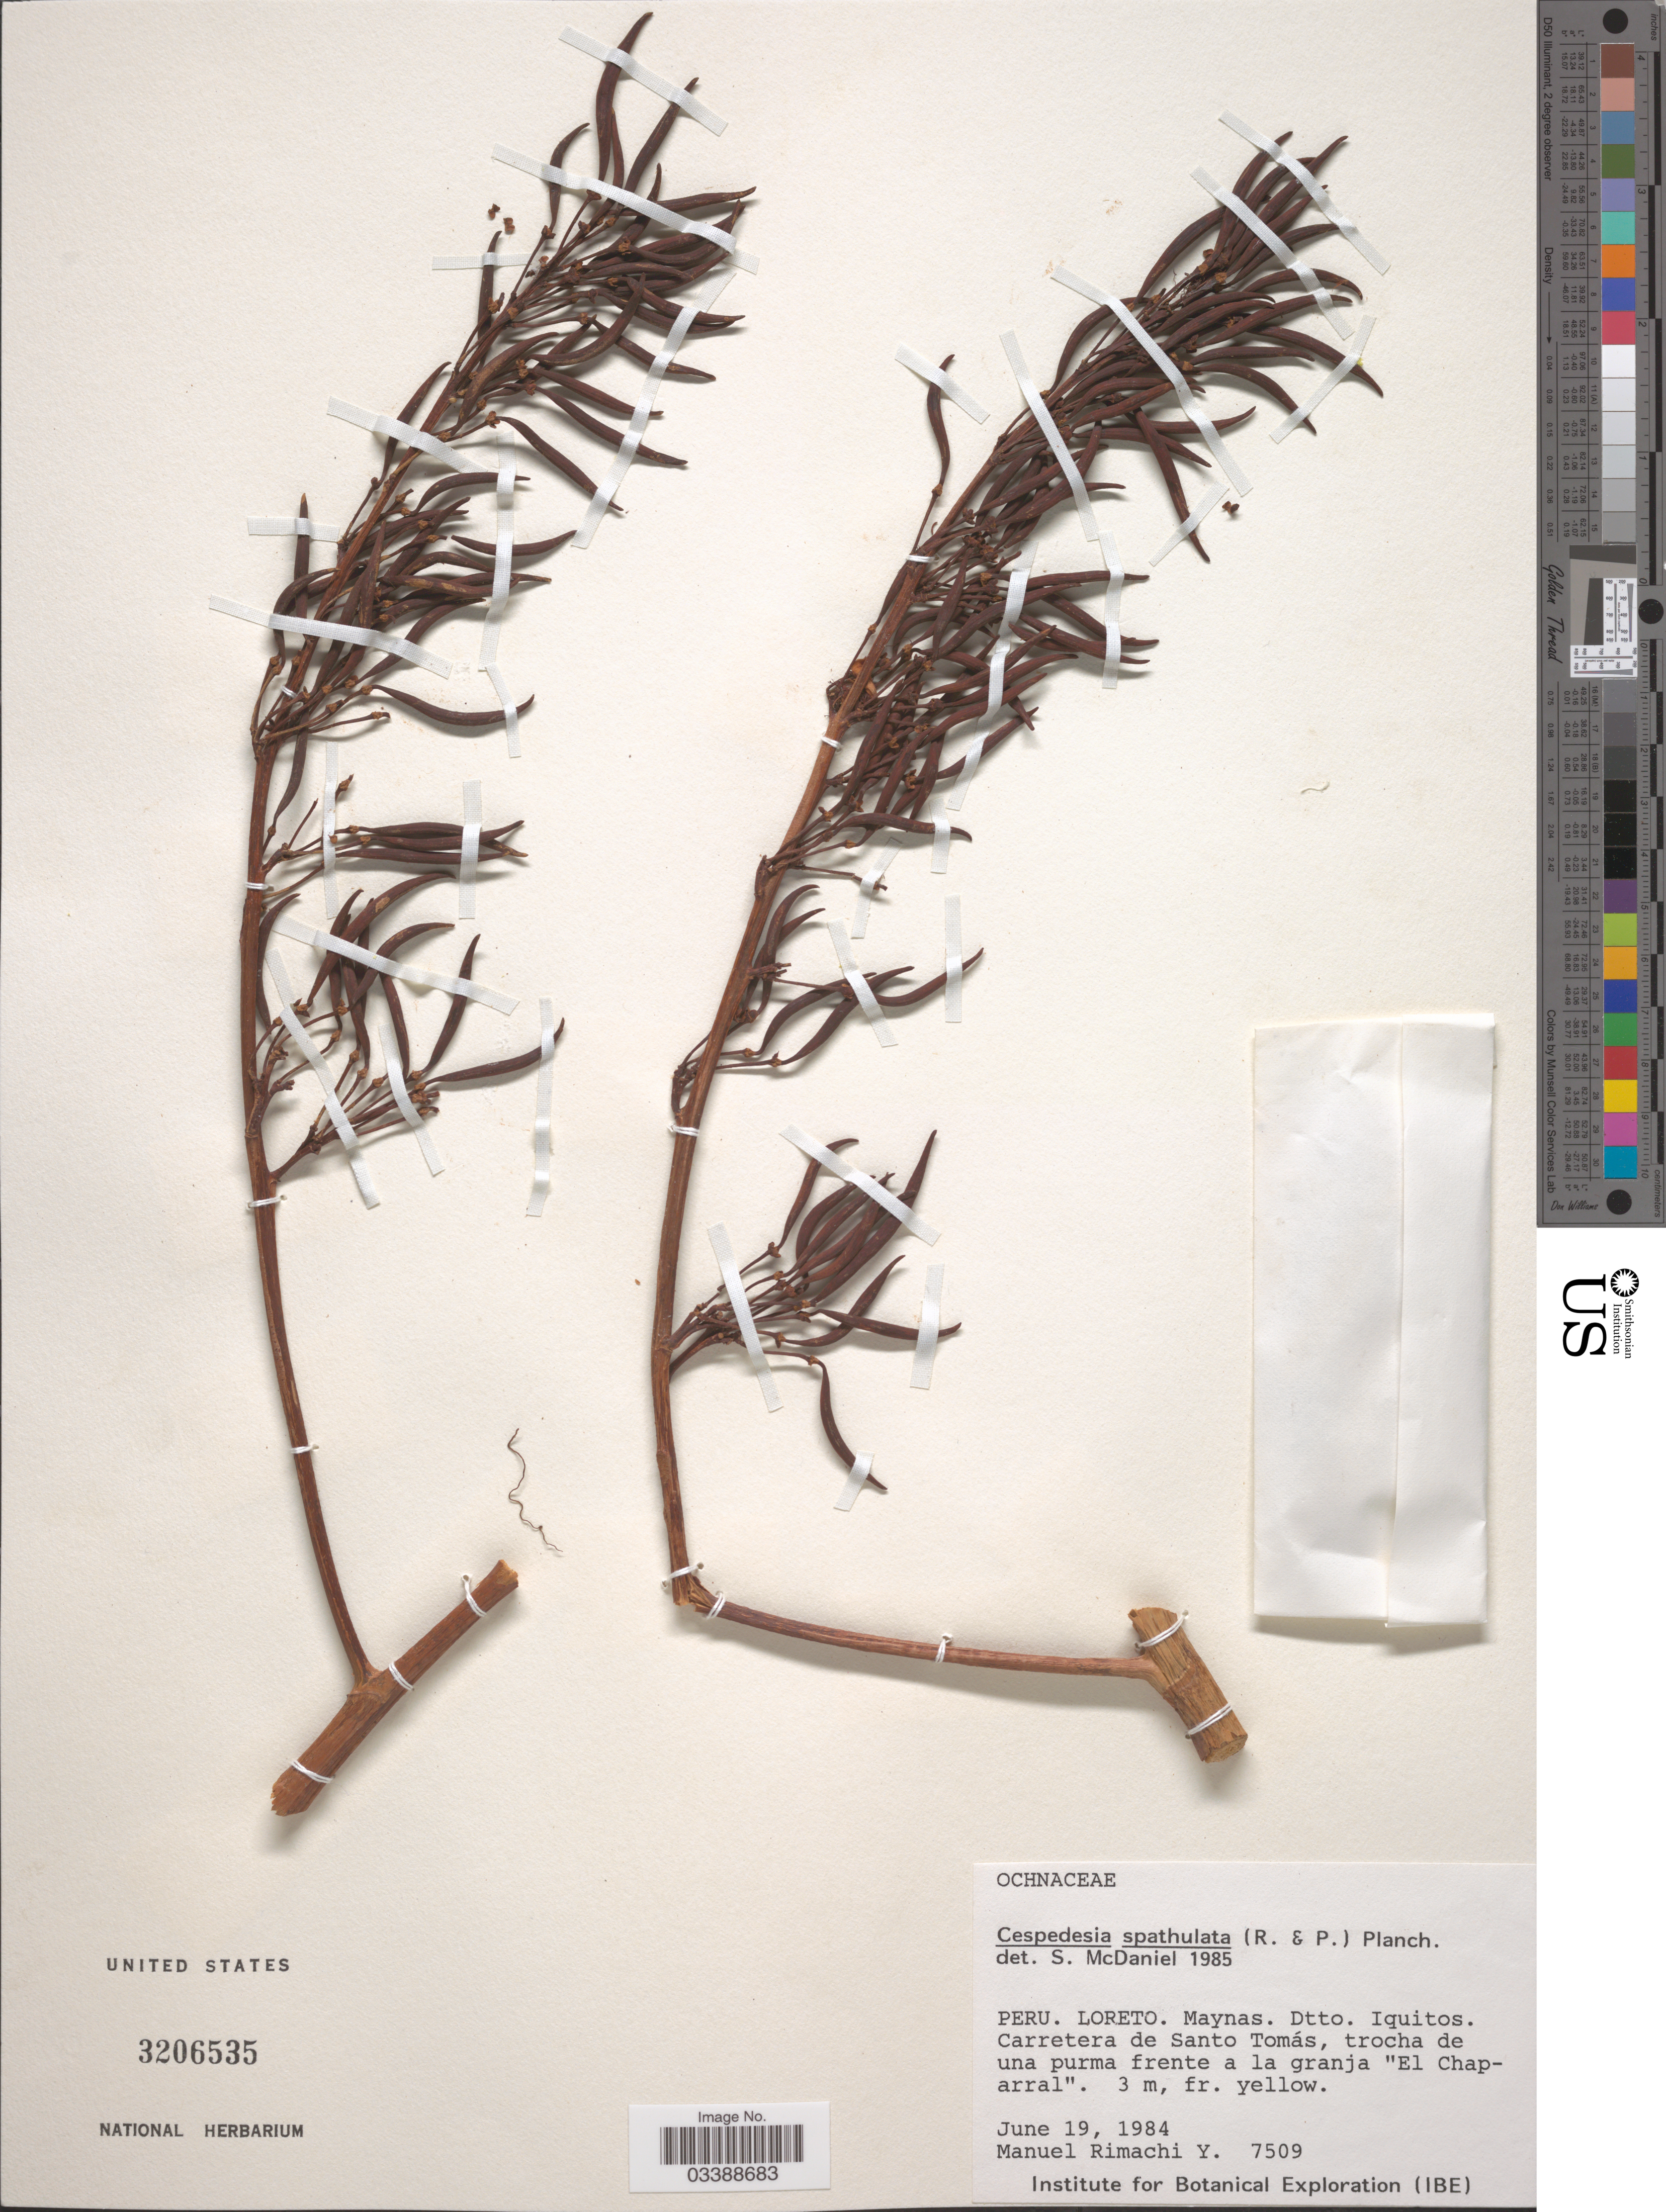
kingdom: Plantae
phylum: Tracheophyta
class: Magnoliopsida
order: Malpighiales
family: Ochnaceae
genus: Cespedesia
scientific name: Cespedesia spathulata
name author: (Ruiz & Pav.) Planch.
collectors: M. Rimachi Y.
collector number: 7509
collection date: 1984-06-19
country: Peru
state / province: Loreto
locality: Maynas. Dtto. Iquitos. Carretera de Santo Tomás.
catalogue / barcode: US 3206535